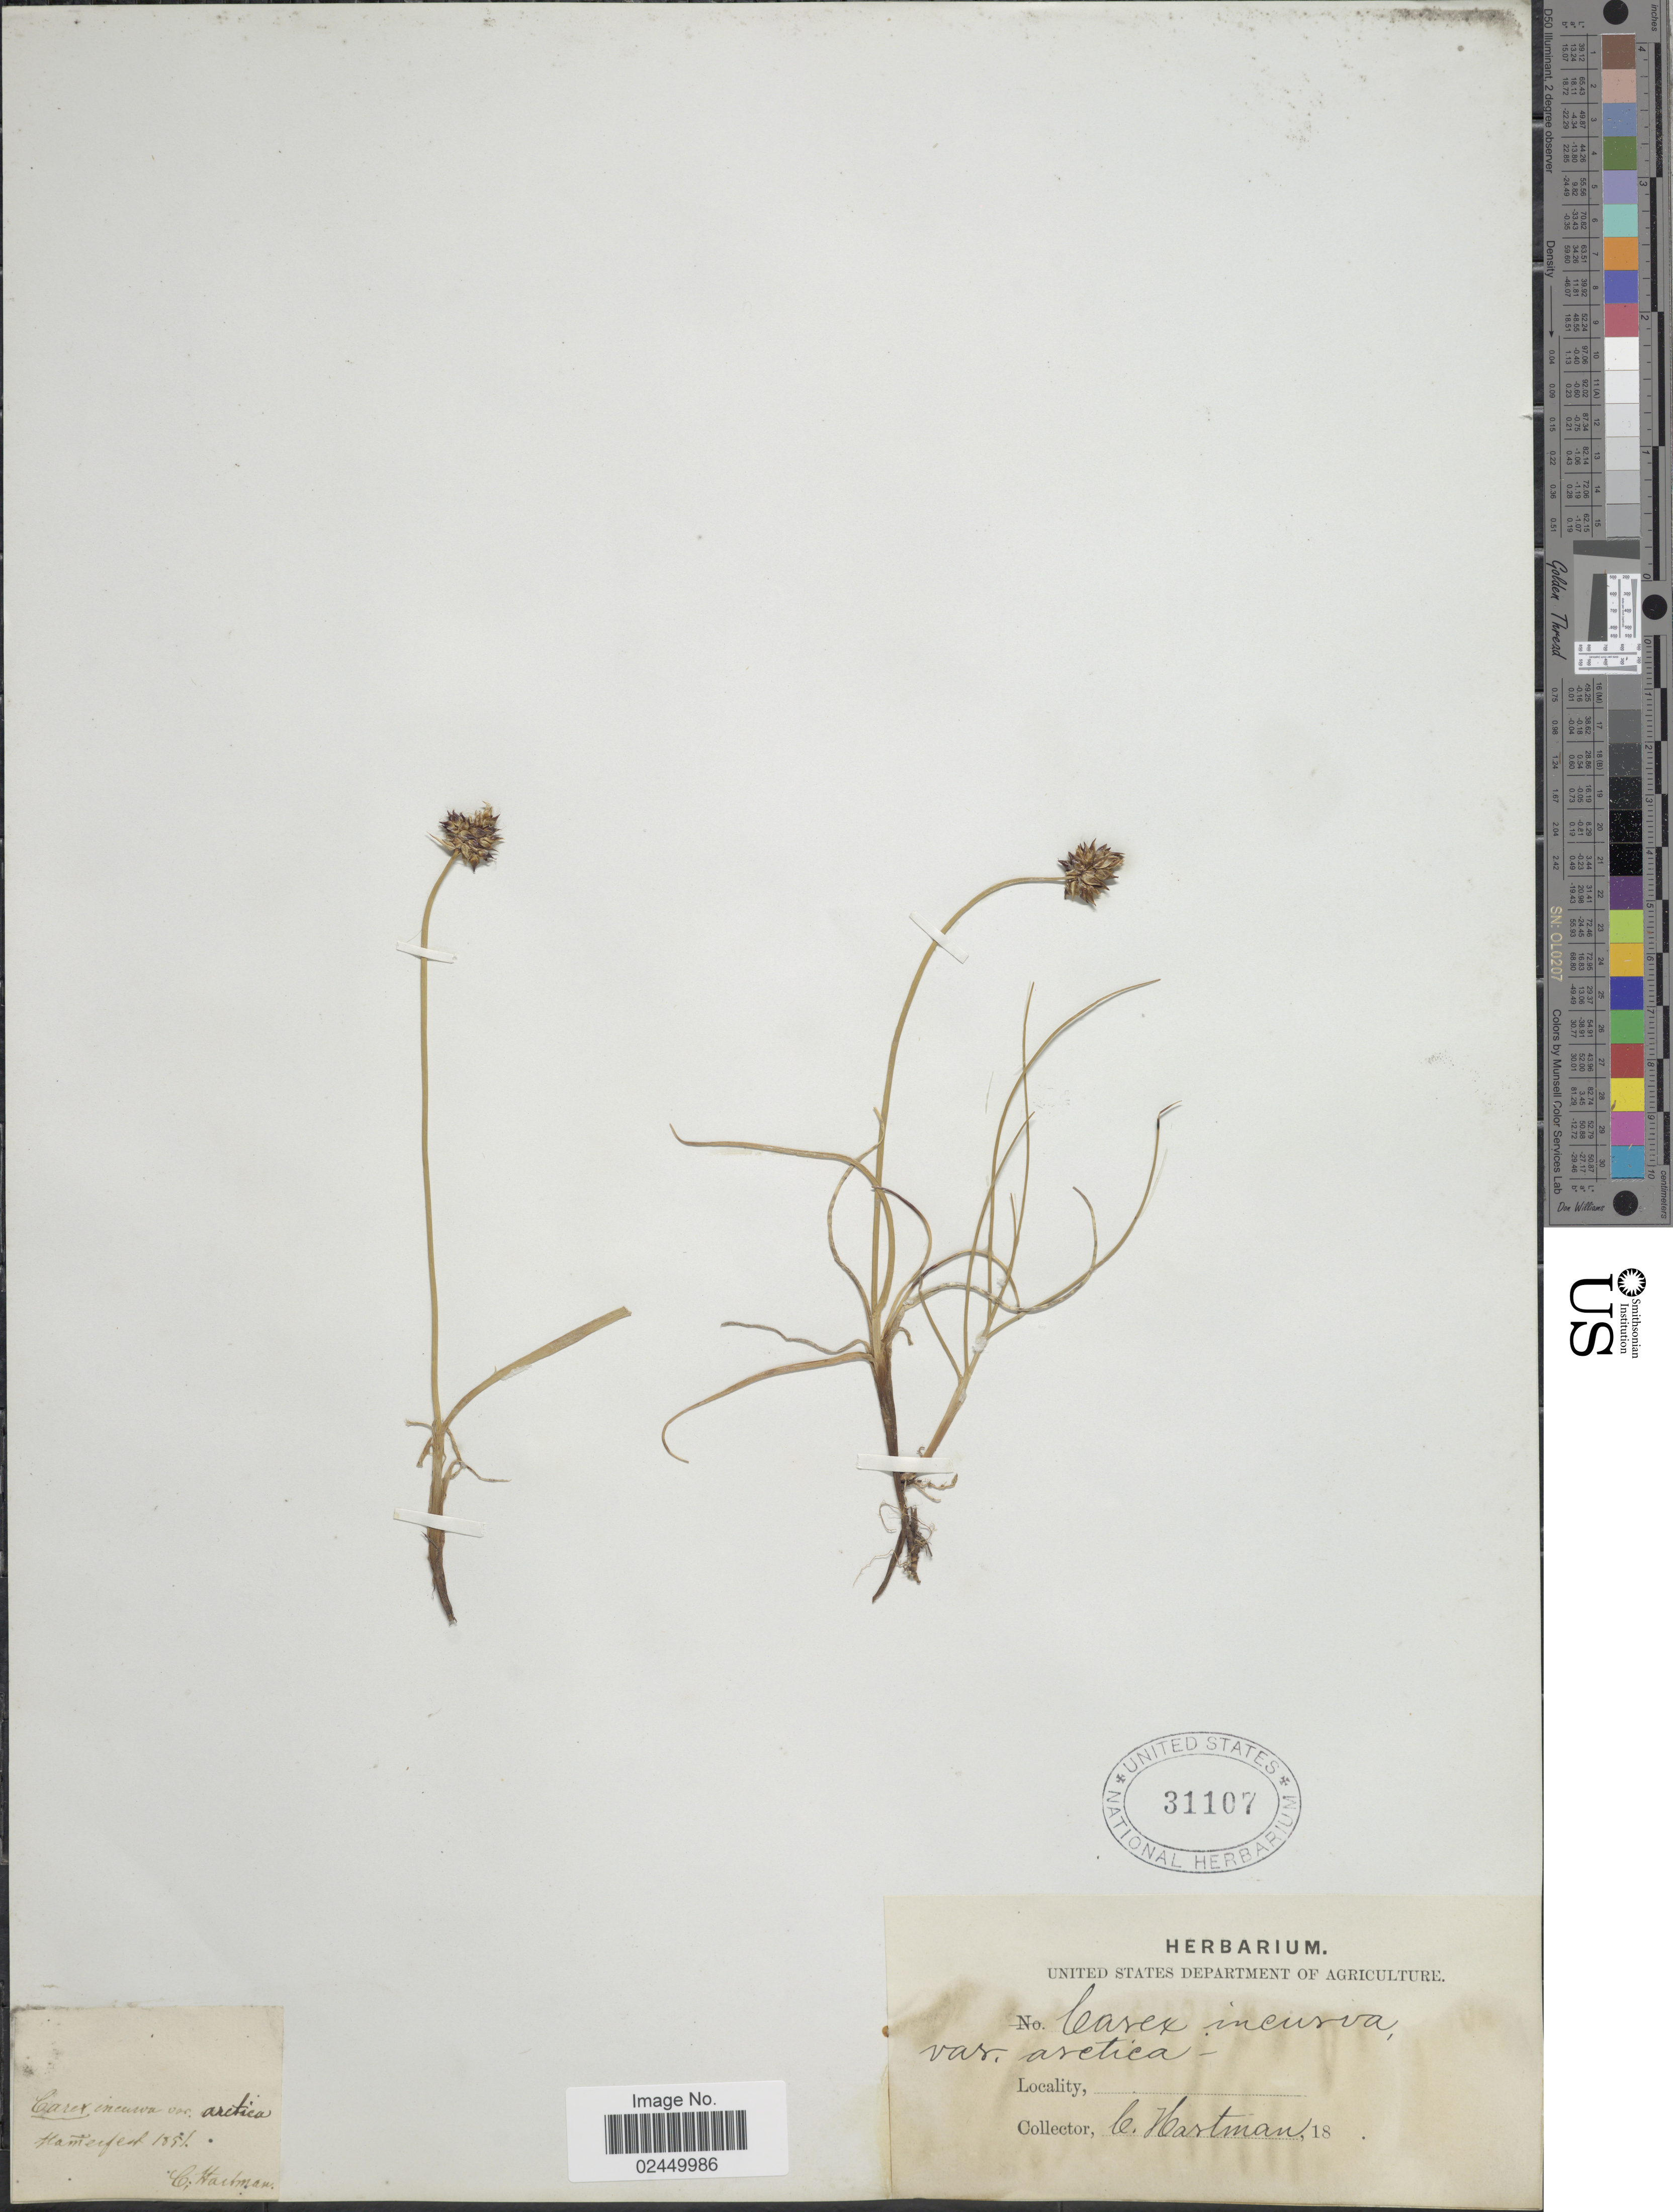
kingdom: Plantae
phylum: Tracheophyta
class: Liliopsida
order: Poales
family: Cyperaceae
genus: Carex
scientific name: Carex maritima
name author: Gunnerus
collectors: C. Hartman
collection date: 1851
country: Norway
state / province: Finnmark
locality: Hamerfest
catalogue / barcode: US 31107